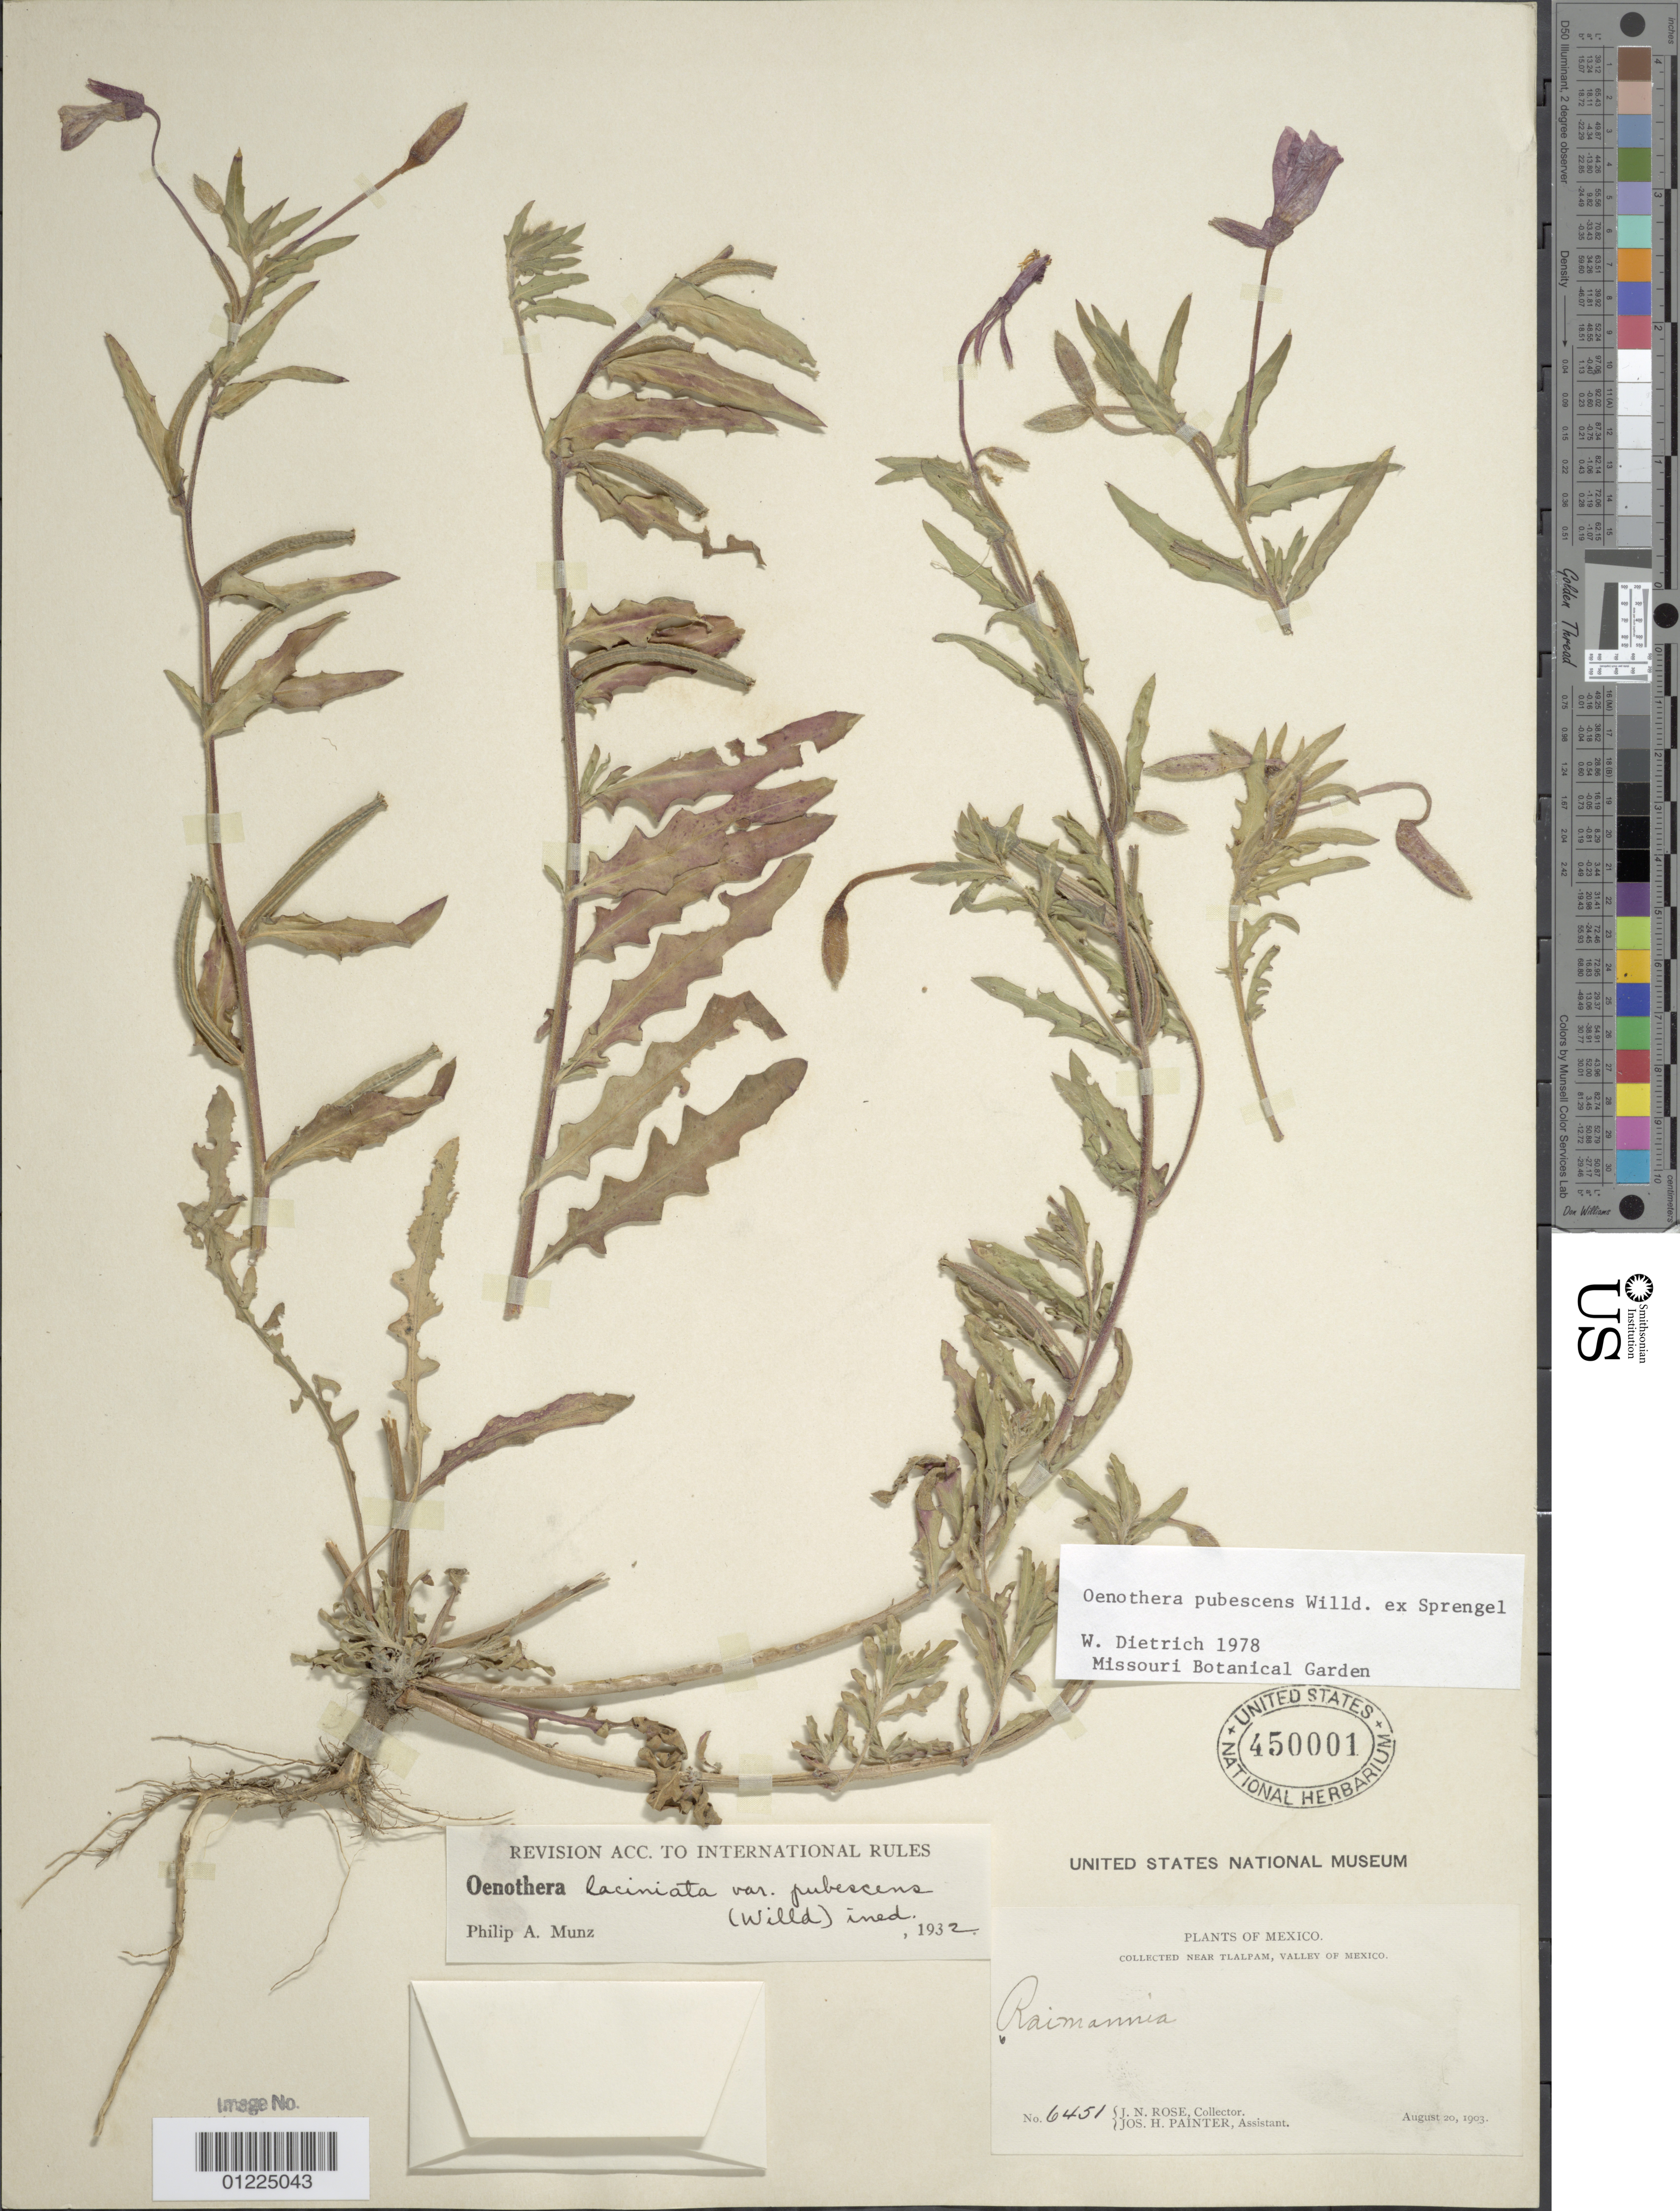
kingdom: Plantae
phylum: Tracheophyta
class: Magnoliopsida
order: Myrtales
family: Onagraceae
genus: Oenothera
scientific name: Oenothera pubescens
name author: Willd. ex Spreng.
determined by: Dietrich, W.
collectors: J. N. Rose & J. H. Painter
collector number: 6451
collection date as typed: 20 Aug 1903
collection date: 1903-08-20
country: Mexico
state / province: México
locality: Tlalpam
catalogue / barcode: US 450001